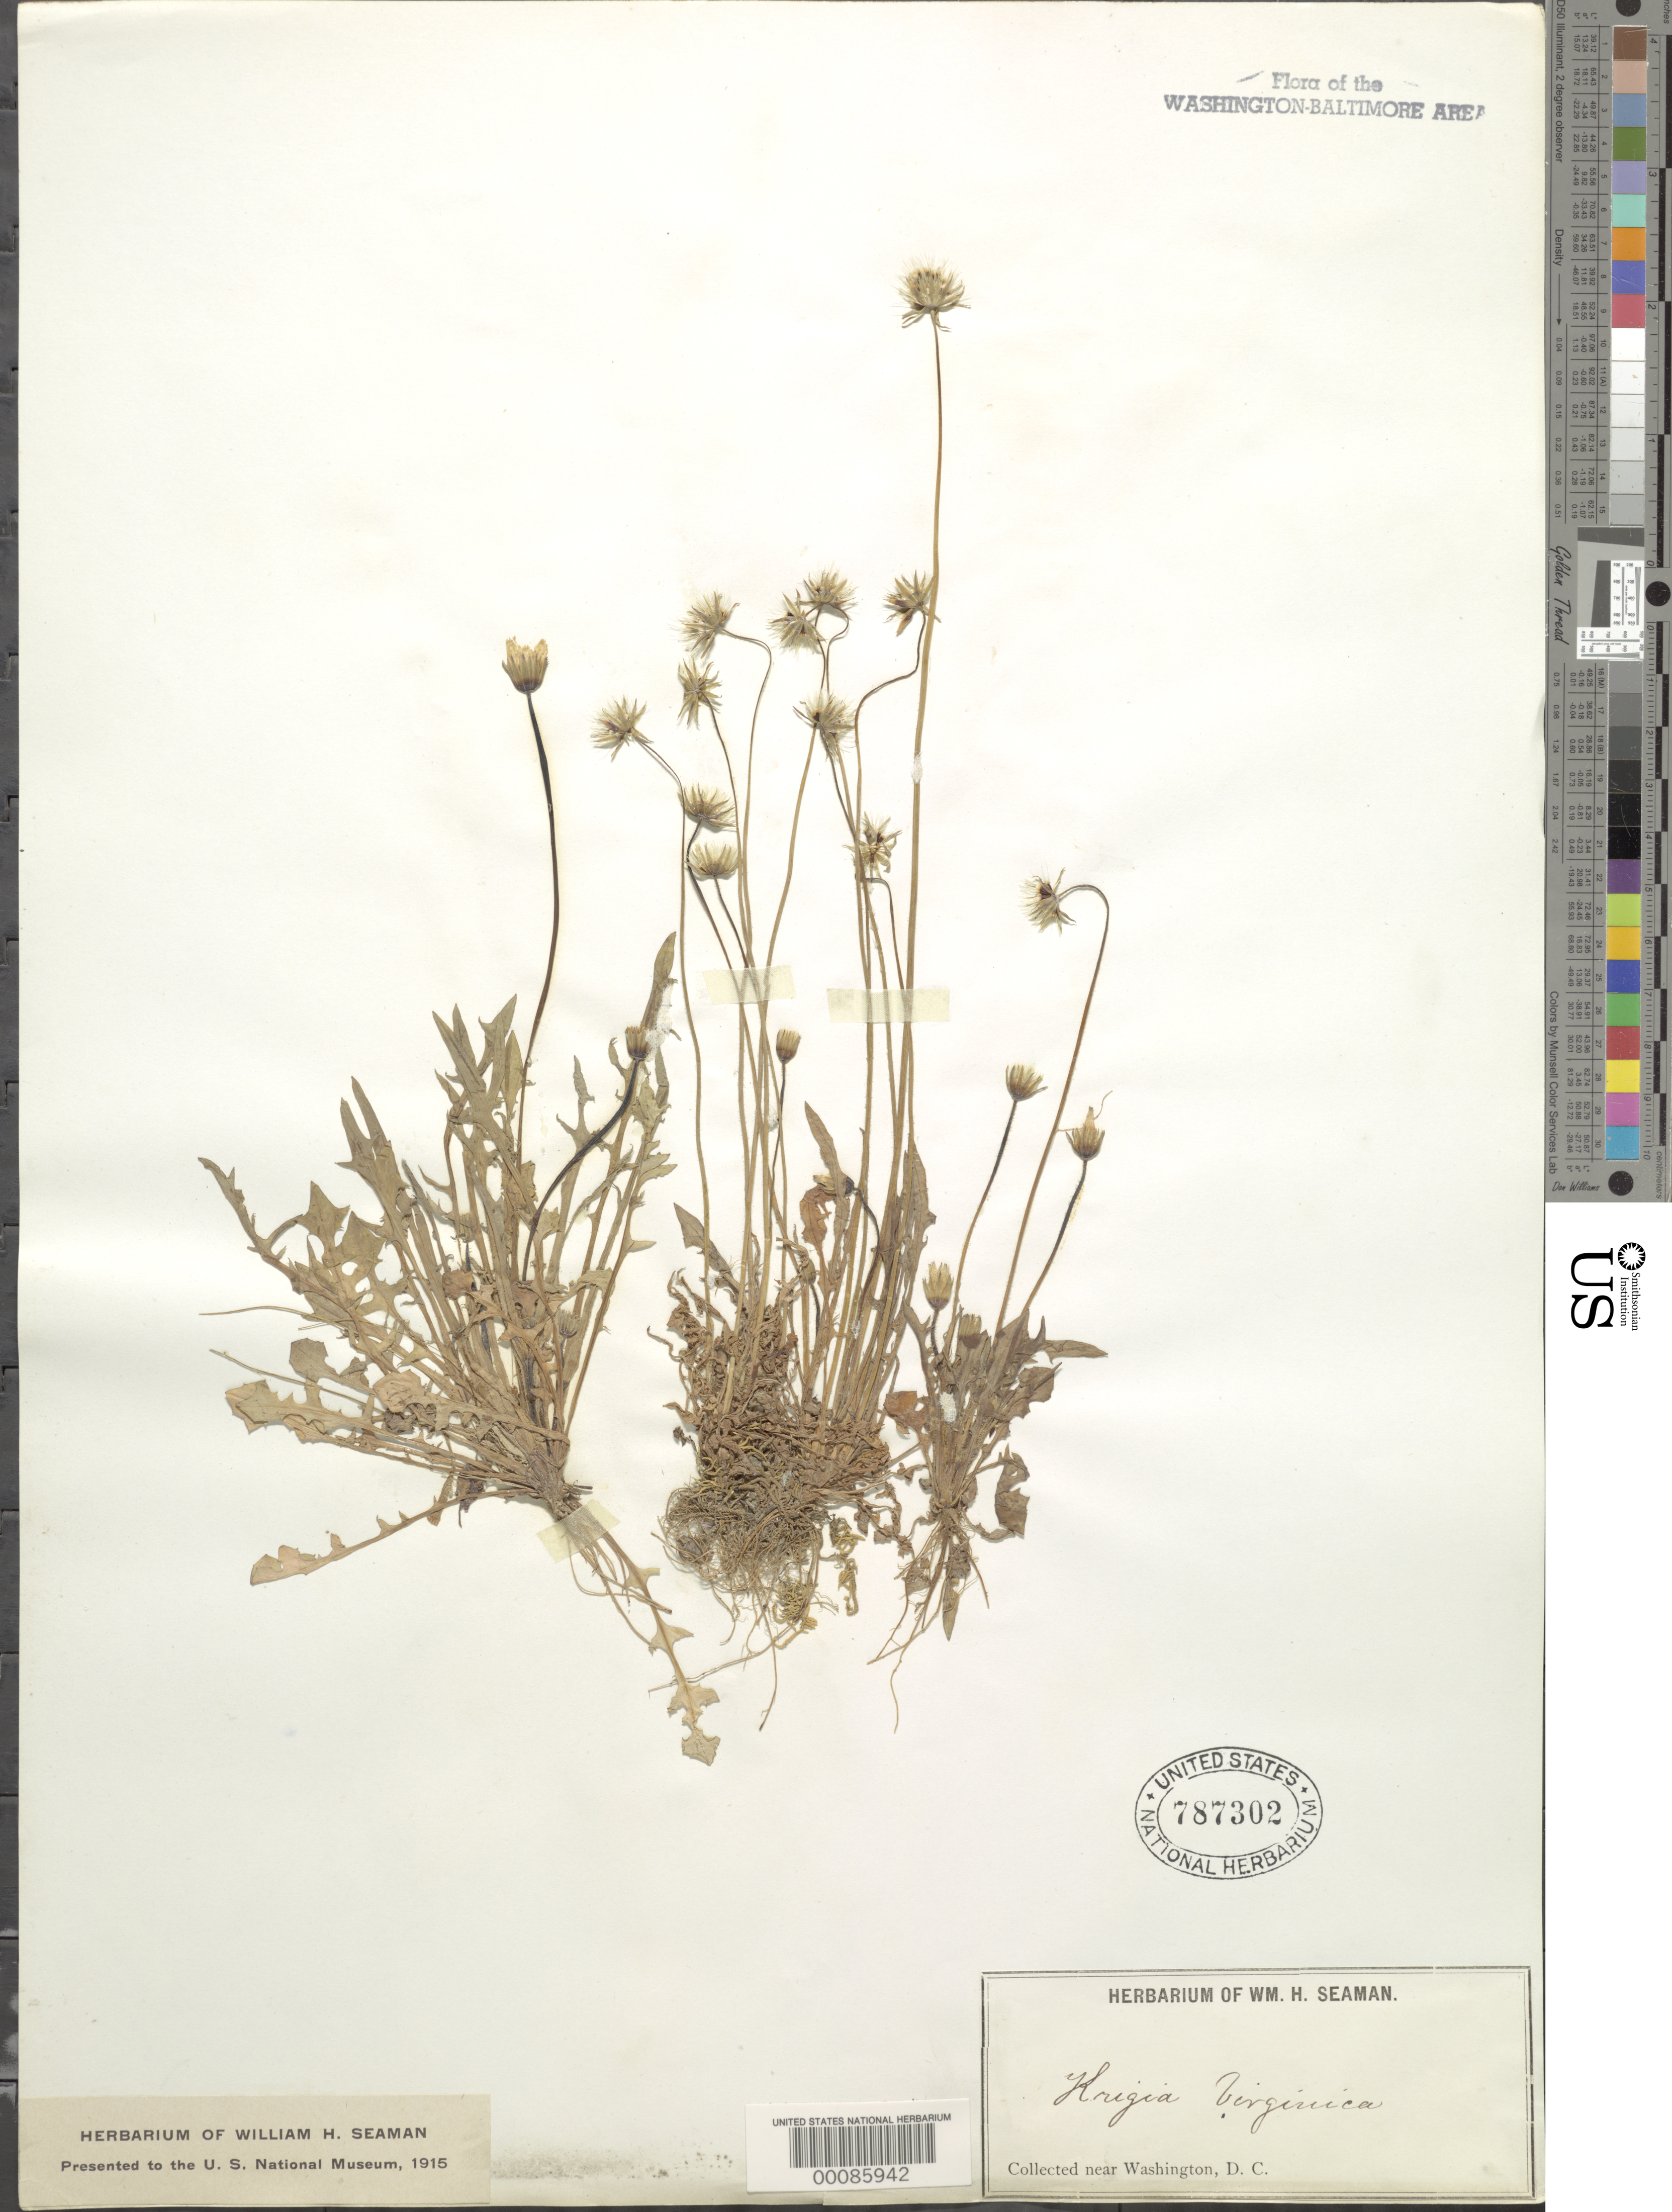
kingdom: Plantae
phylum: Tracheophyta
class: Magnoliopsida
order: Asterales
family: Asteraceae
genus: Krigia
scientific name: Krigia virginica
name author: (L.) Willd.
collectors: W. Seaman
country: United States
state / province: District of Columbia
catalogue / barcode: US 787302